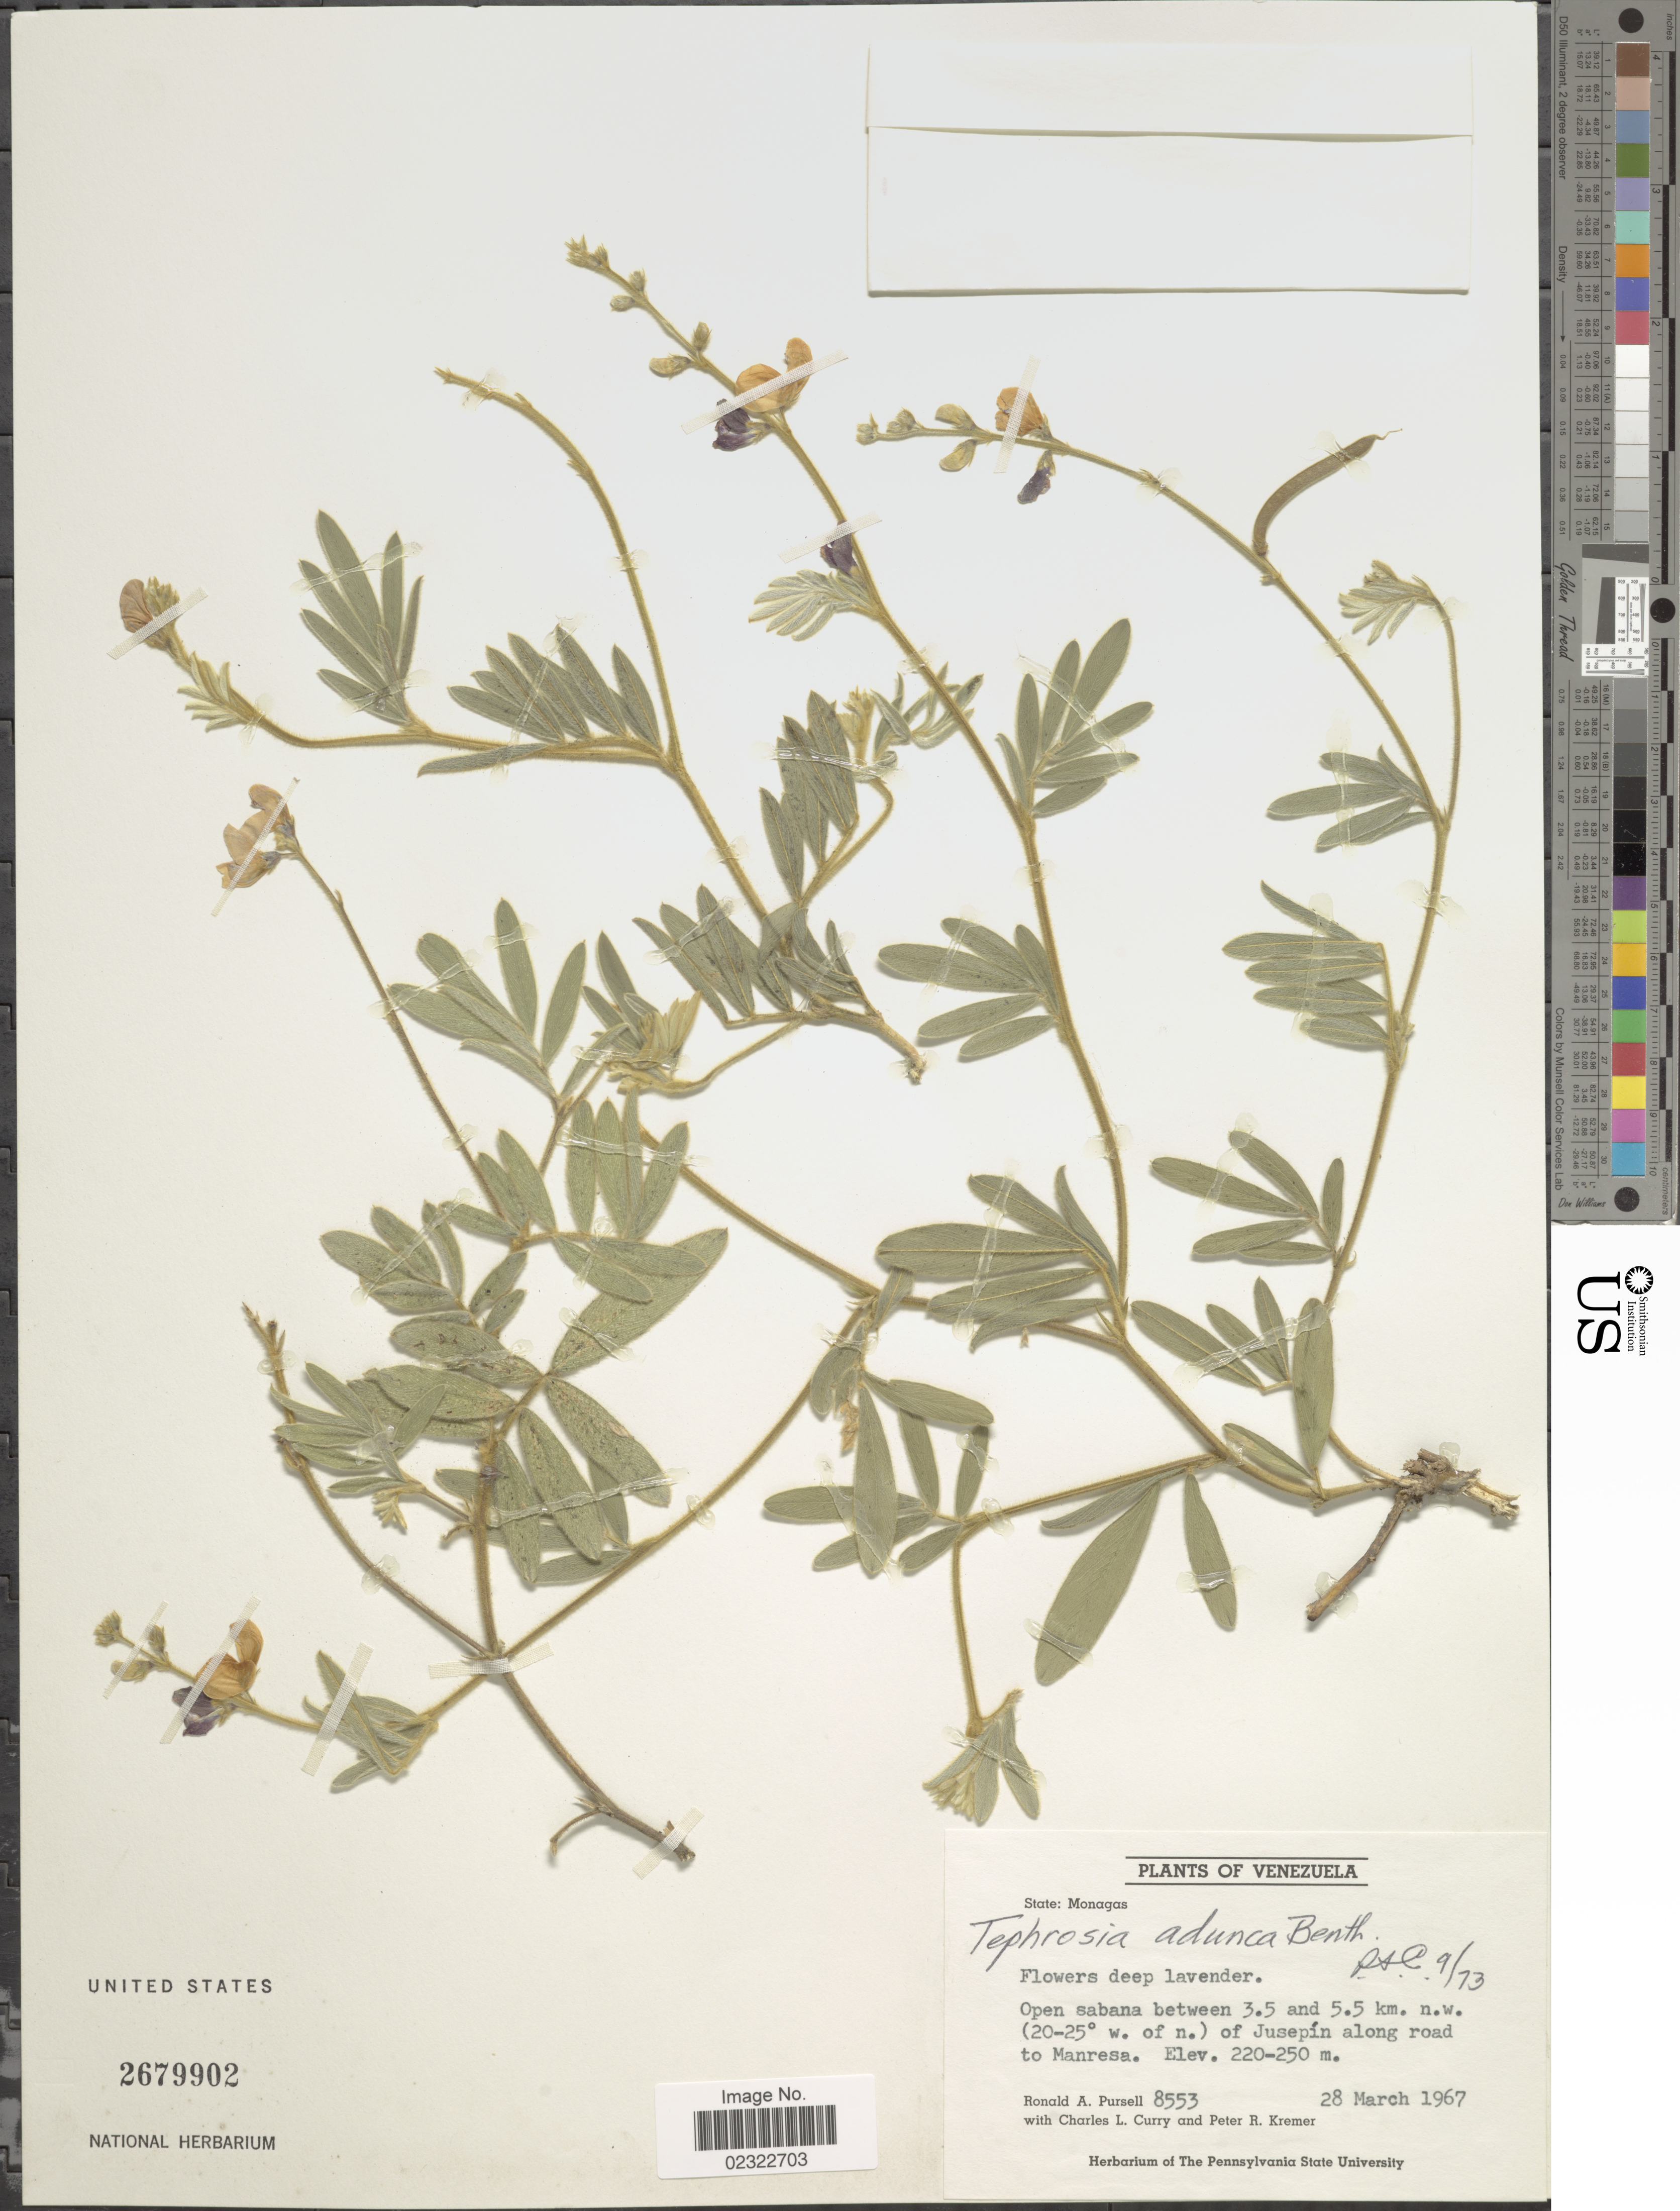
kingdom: Plantae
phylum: Tracheophyta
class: Magnoliopsida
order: Fabales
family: Fabaceae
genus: Tephrosia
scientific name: Tephrosia adunca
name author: Benth.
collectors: R. A. Pursell, C. L. Curry & P. Kremer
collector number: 8553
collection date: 1967-03-28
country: Venezuela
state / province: Monagas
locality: Open sabana between 3.5 and 5.5 km. n.w. (20-25° w. of n.) of Jusepin along road to Manresa.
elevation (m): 220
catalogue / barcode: US 2679902